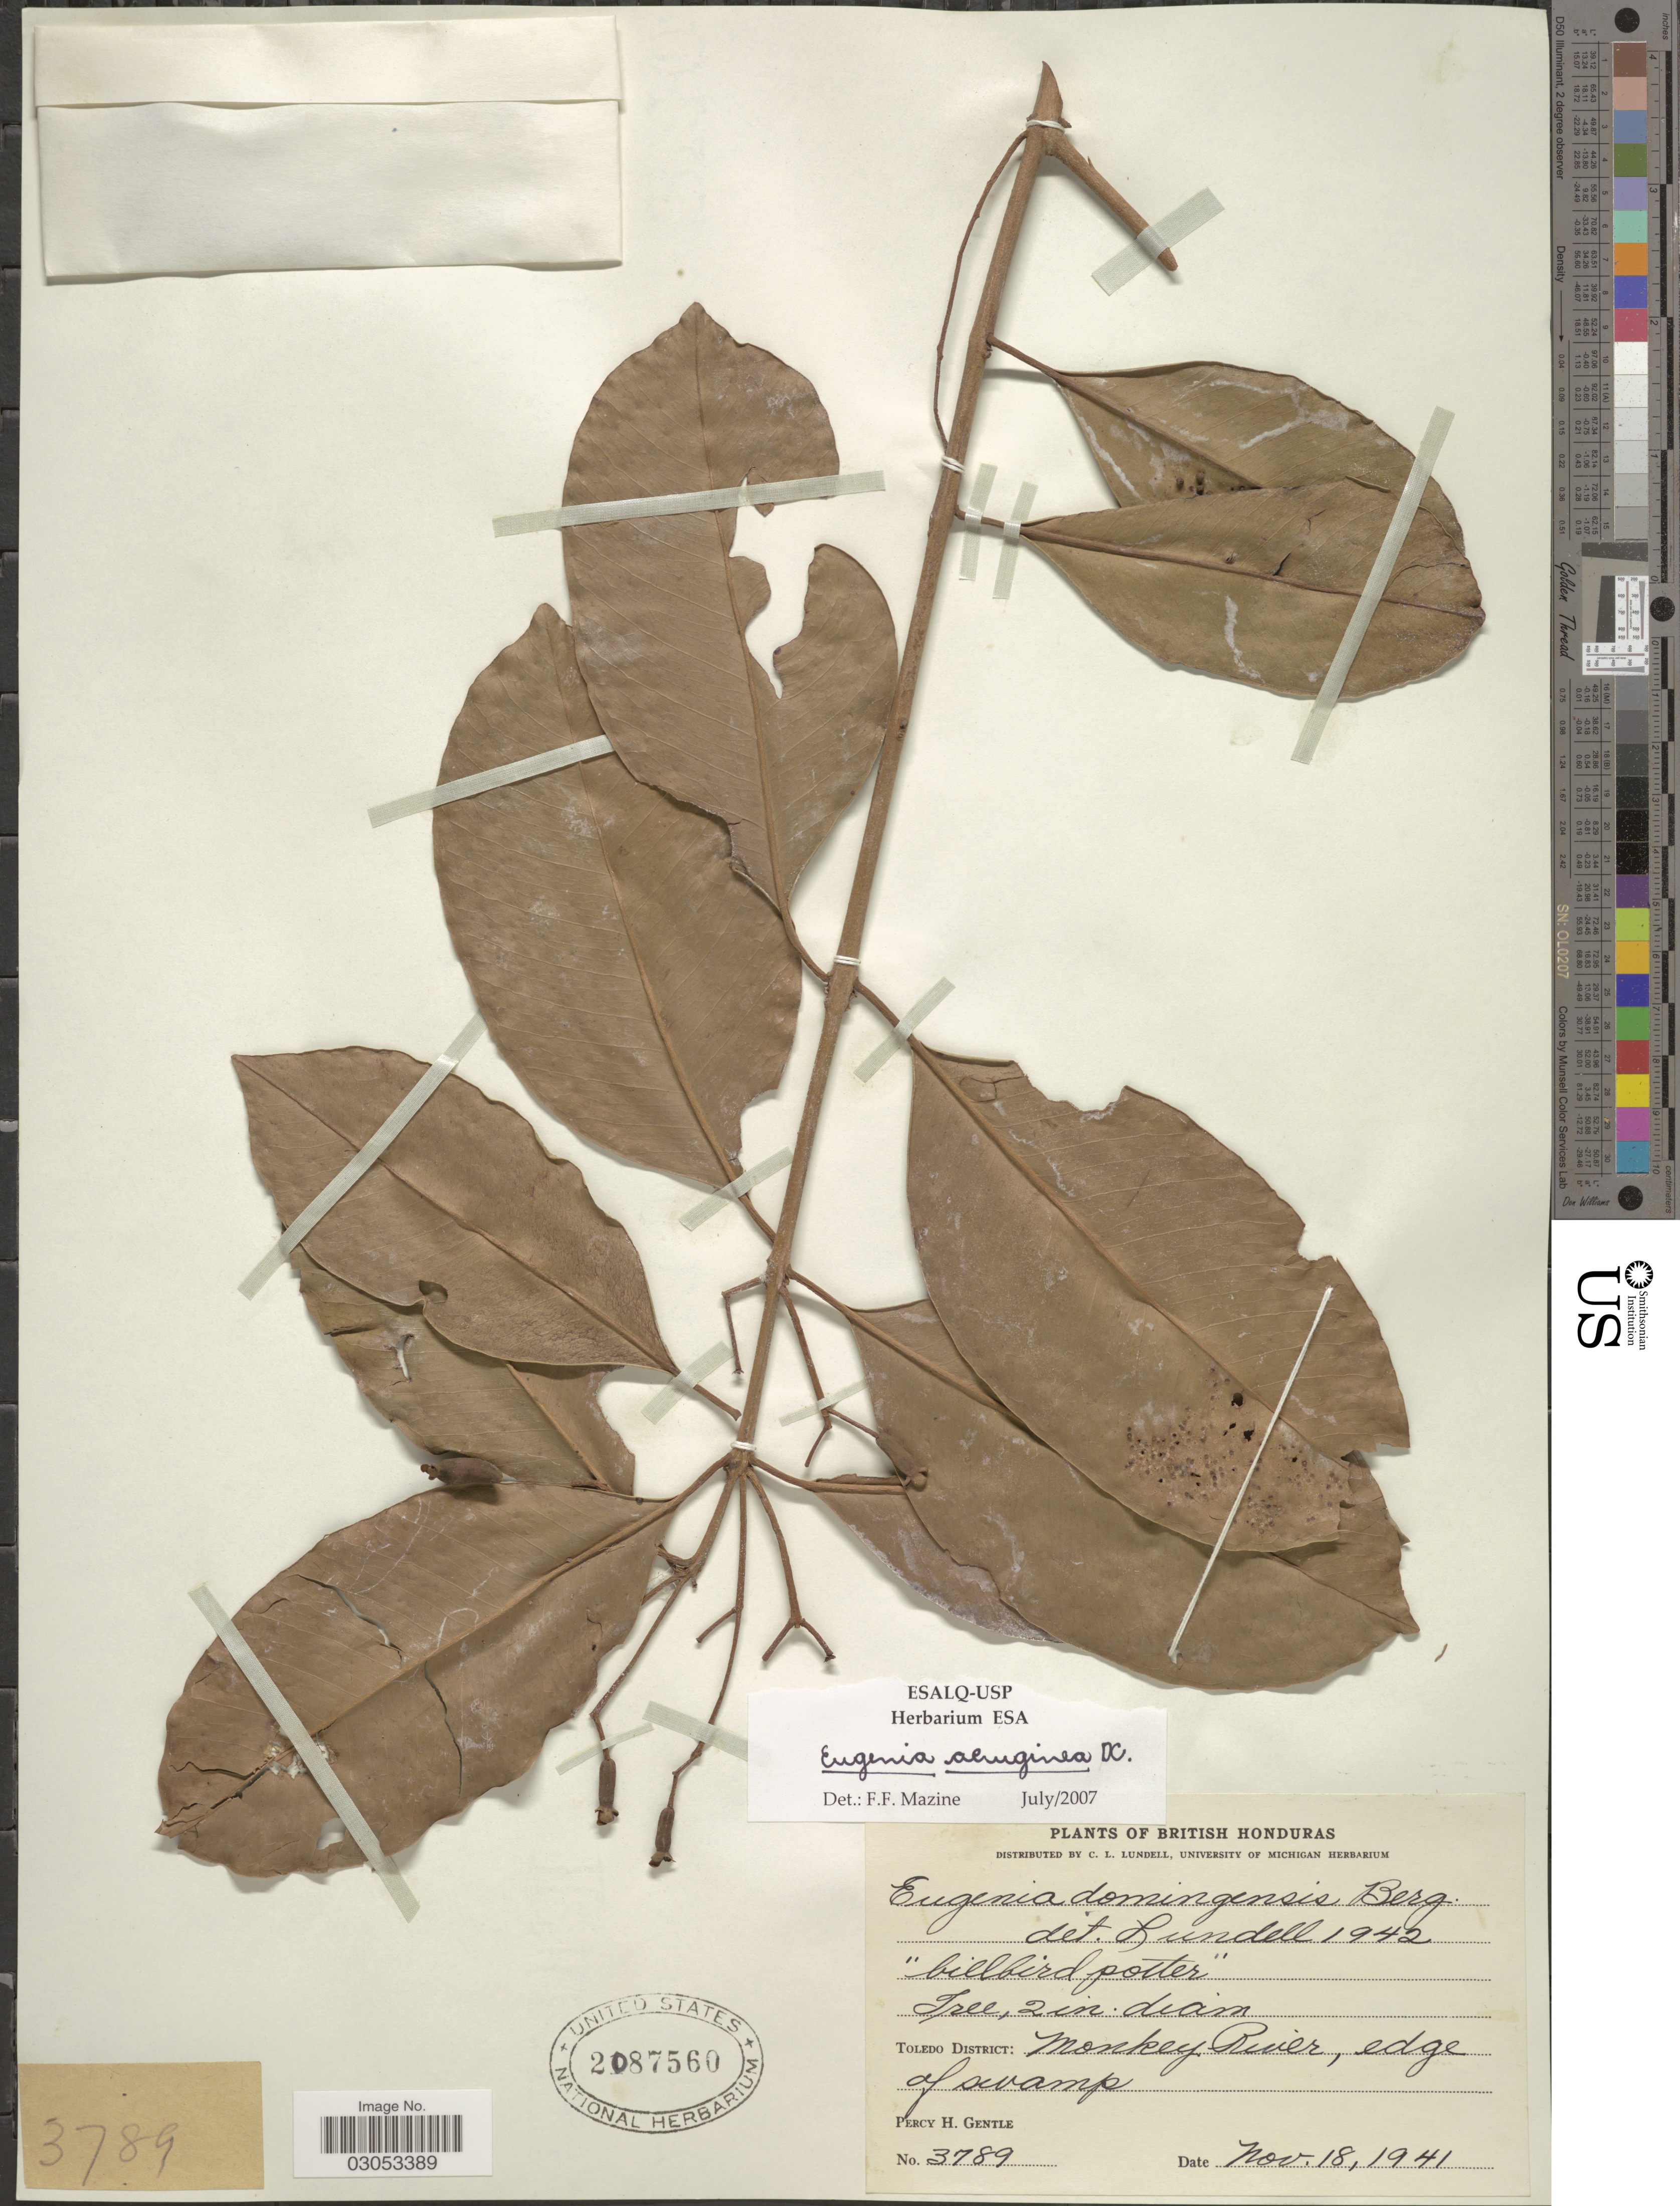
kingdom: Plantae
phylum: Tracheophyta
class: Magnoliopsida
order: Myrtales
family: Myrtaceae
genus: Eugenia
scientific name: Eugenia aeruginea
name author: DC.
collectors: P. H. Gentle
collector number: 3789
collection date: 1941-11-18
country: Belize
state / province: Toledo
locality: British Honduras, Toledo District: Monkey River, edge of swamp.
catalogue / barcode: US 2087560